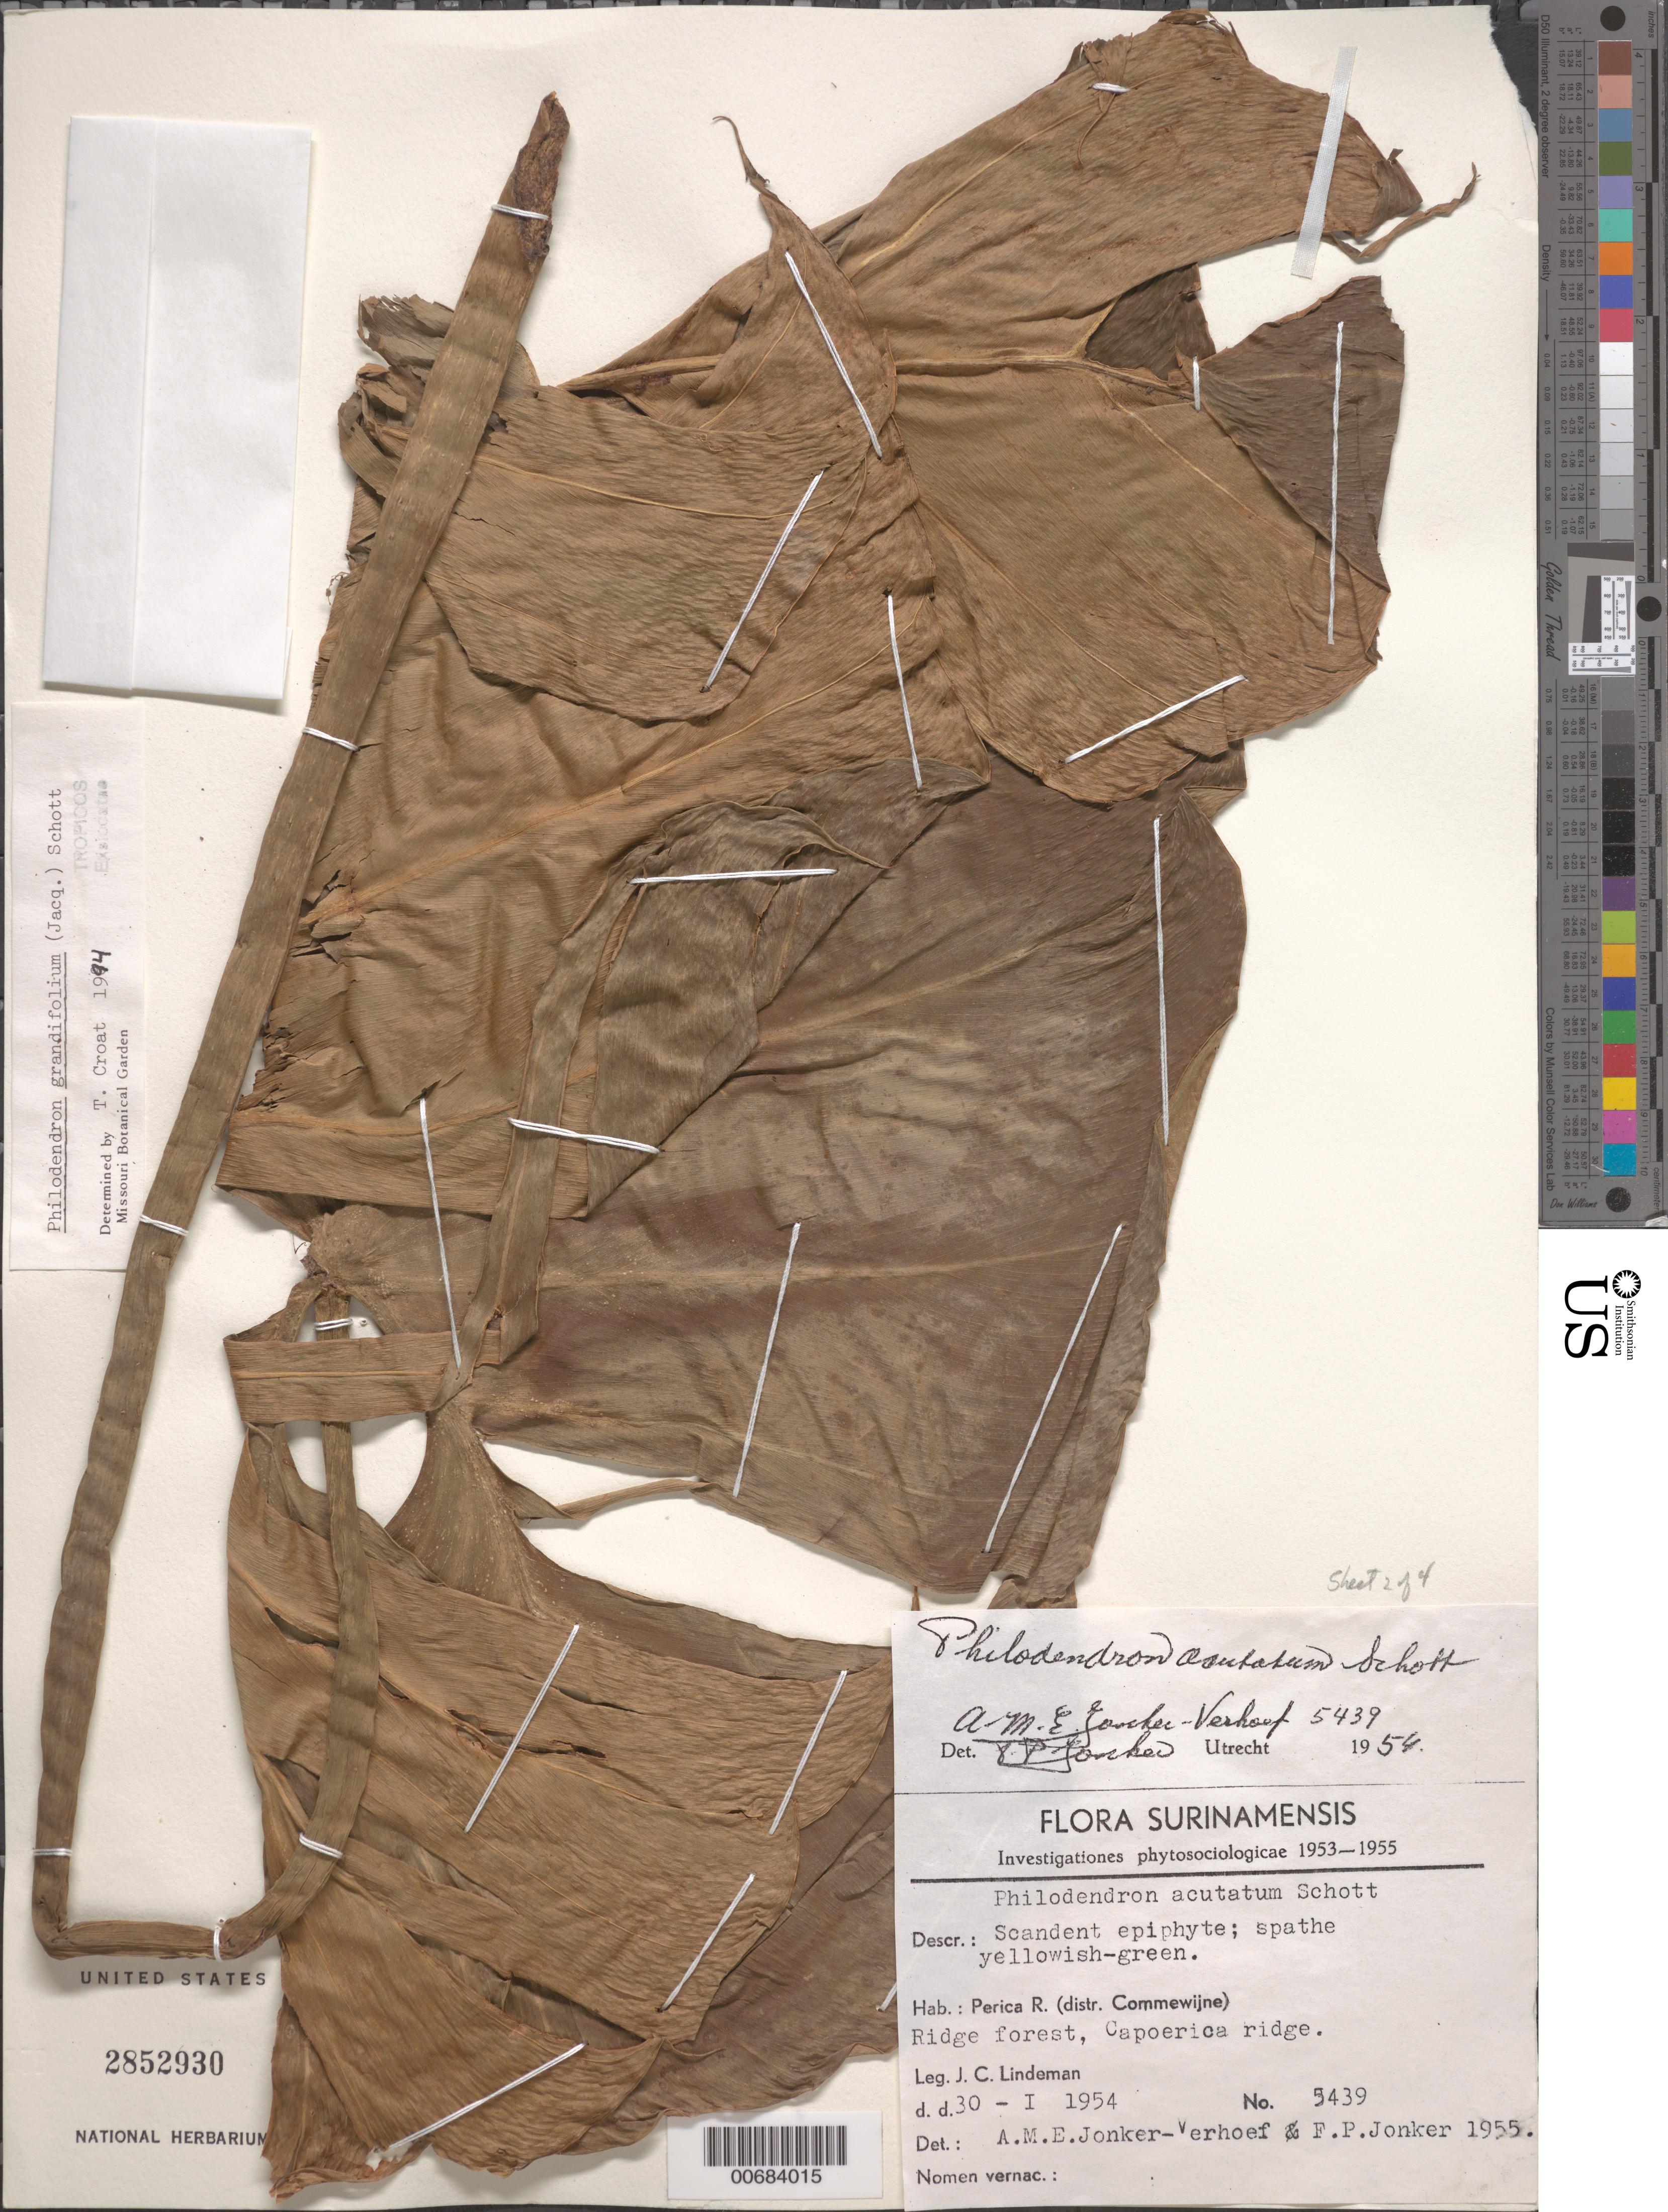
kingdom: Plantae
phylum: Tracheophyta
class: Liliopsida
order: Alismatales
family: Araceae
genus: Philodendron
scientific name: Philodendron grandifolium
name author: (Jacq.) Schott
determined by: Croat, Thomas B., Missouri Botanical Garden (MO)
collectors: J. C. Lindeman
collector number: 5439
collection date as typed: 30-Jan-54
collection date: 1954-01-30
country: Suriname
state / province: Commewijne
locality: Perica R., Capoerica Ridge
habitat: Ridge forest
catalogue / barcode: US 2852930